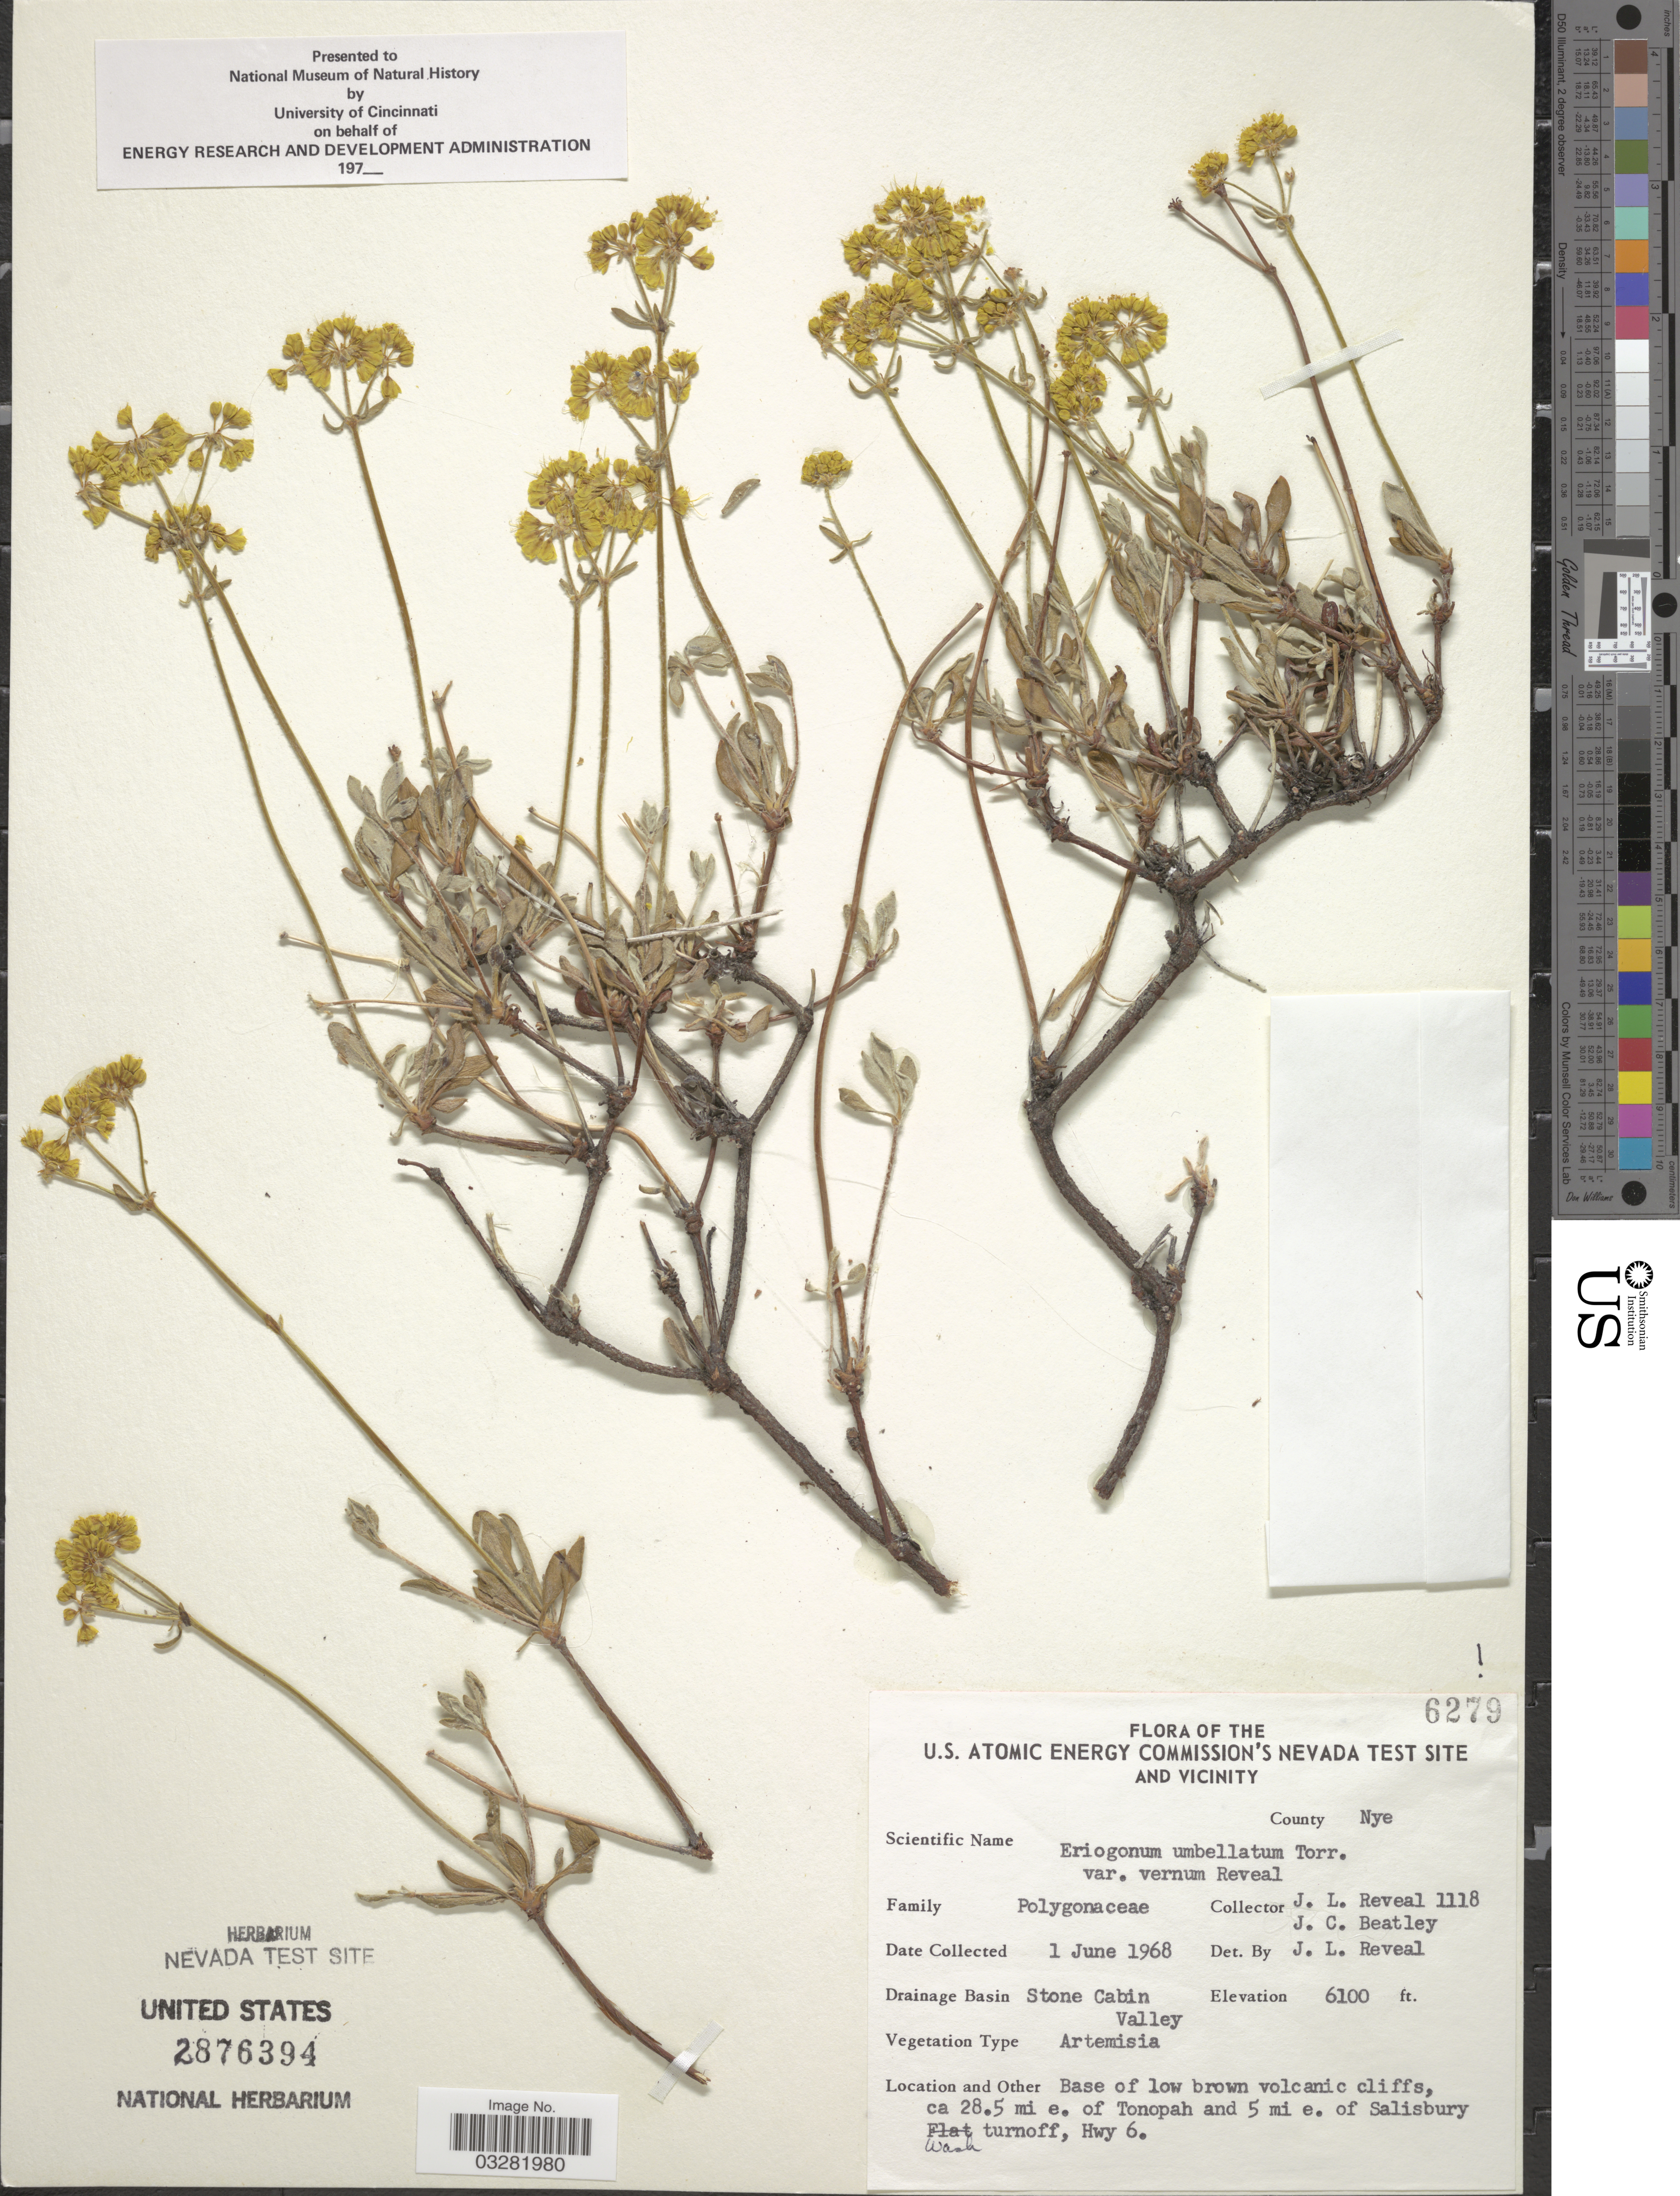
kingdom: Plantae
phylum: Tracheophyta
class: Magnoliopsida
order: Caryophyllales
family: Polygonaceae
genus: Eriogonum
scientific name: Eriogonum umbellatum var. vernum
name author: Reveal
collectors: J. L. Reveal & J. C. Beatley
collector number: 1118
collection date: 1968-06-01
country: United States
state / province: Nevada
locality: The U.S. Atomic Energy Commission's Nevada Test Site and Vicinity. County Nye. Drainage Basin Stone Cabin Valley. Base of low brown volcanic cliffs, ca 28.5 mi e. of Tonopah and 5 mi e. of Salisbury. Wash turnoff, Hwy 6.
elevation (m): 1859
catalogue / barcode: US 2876394